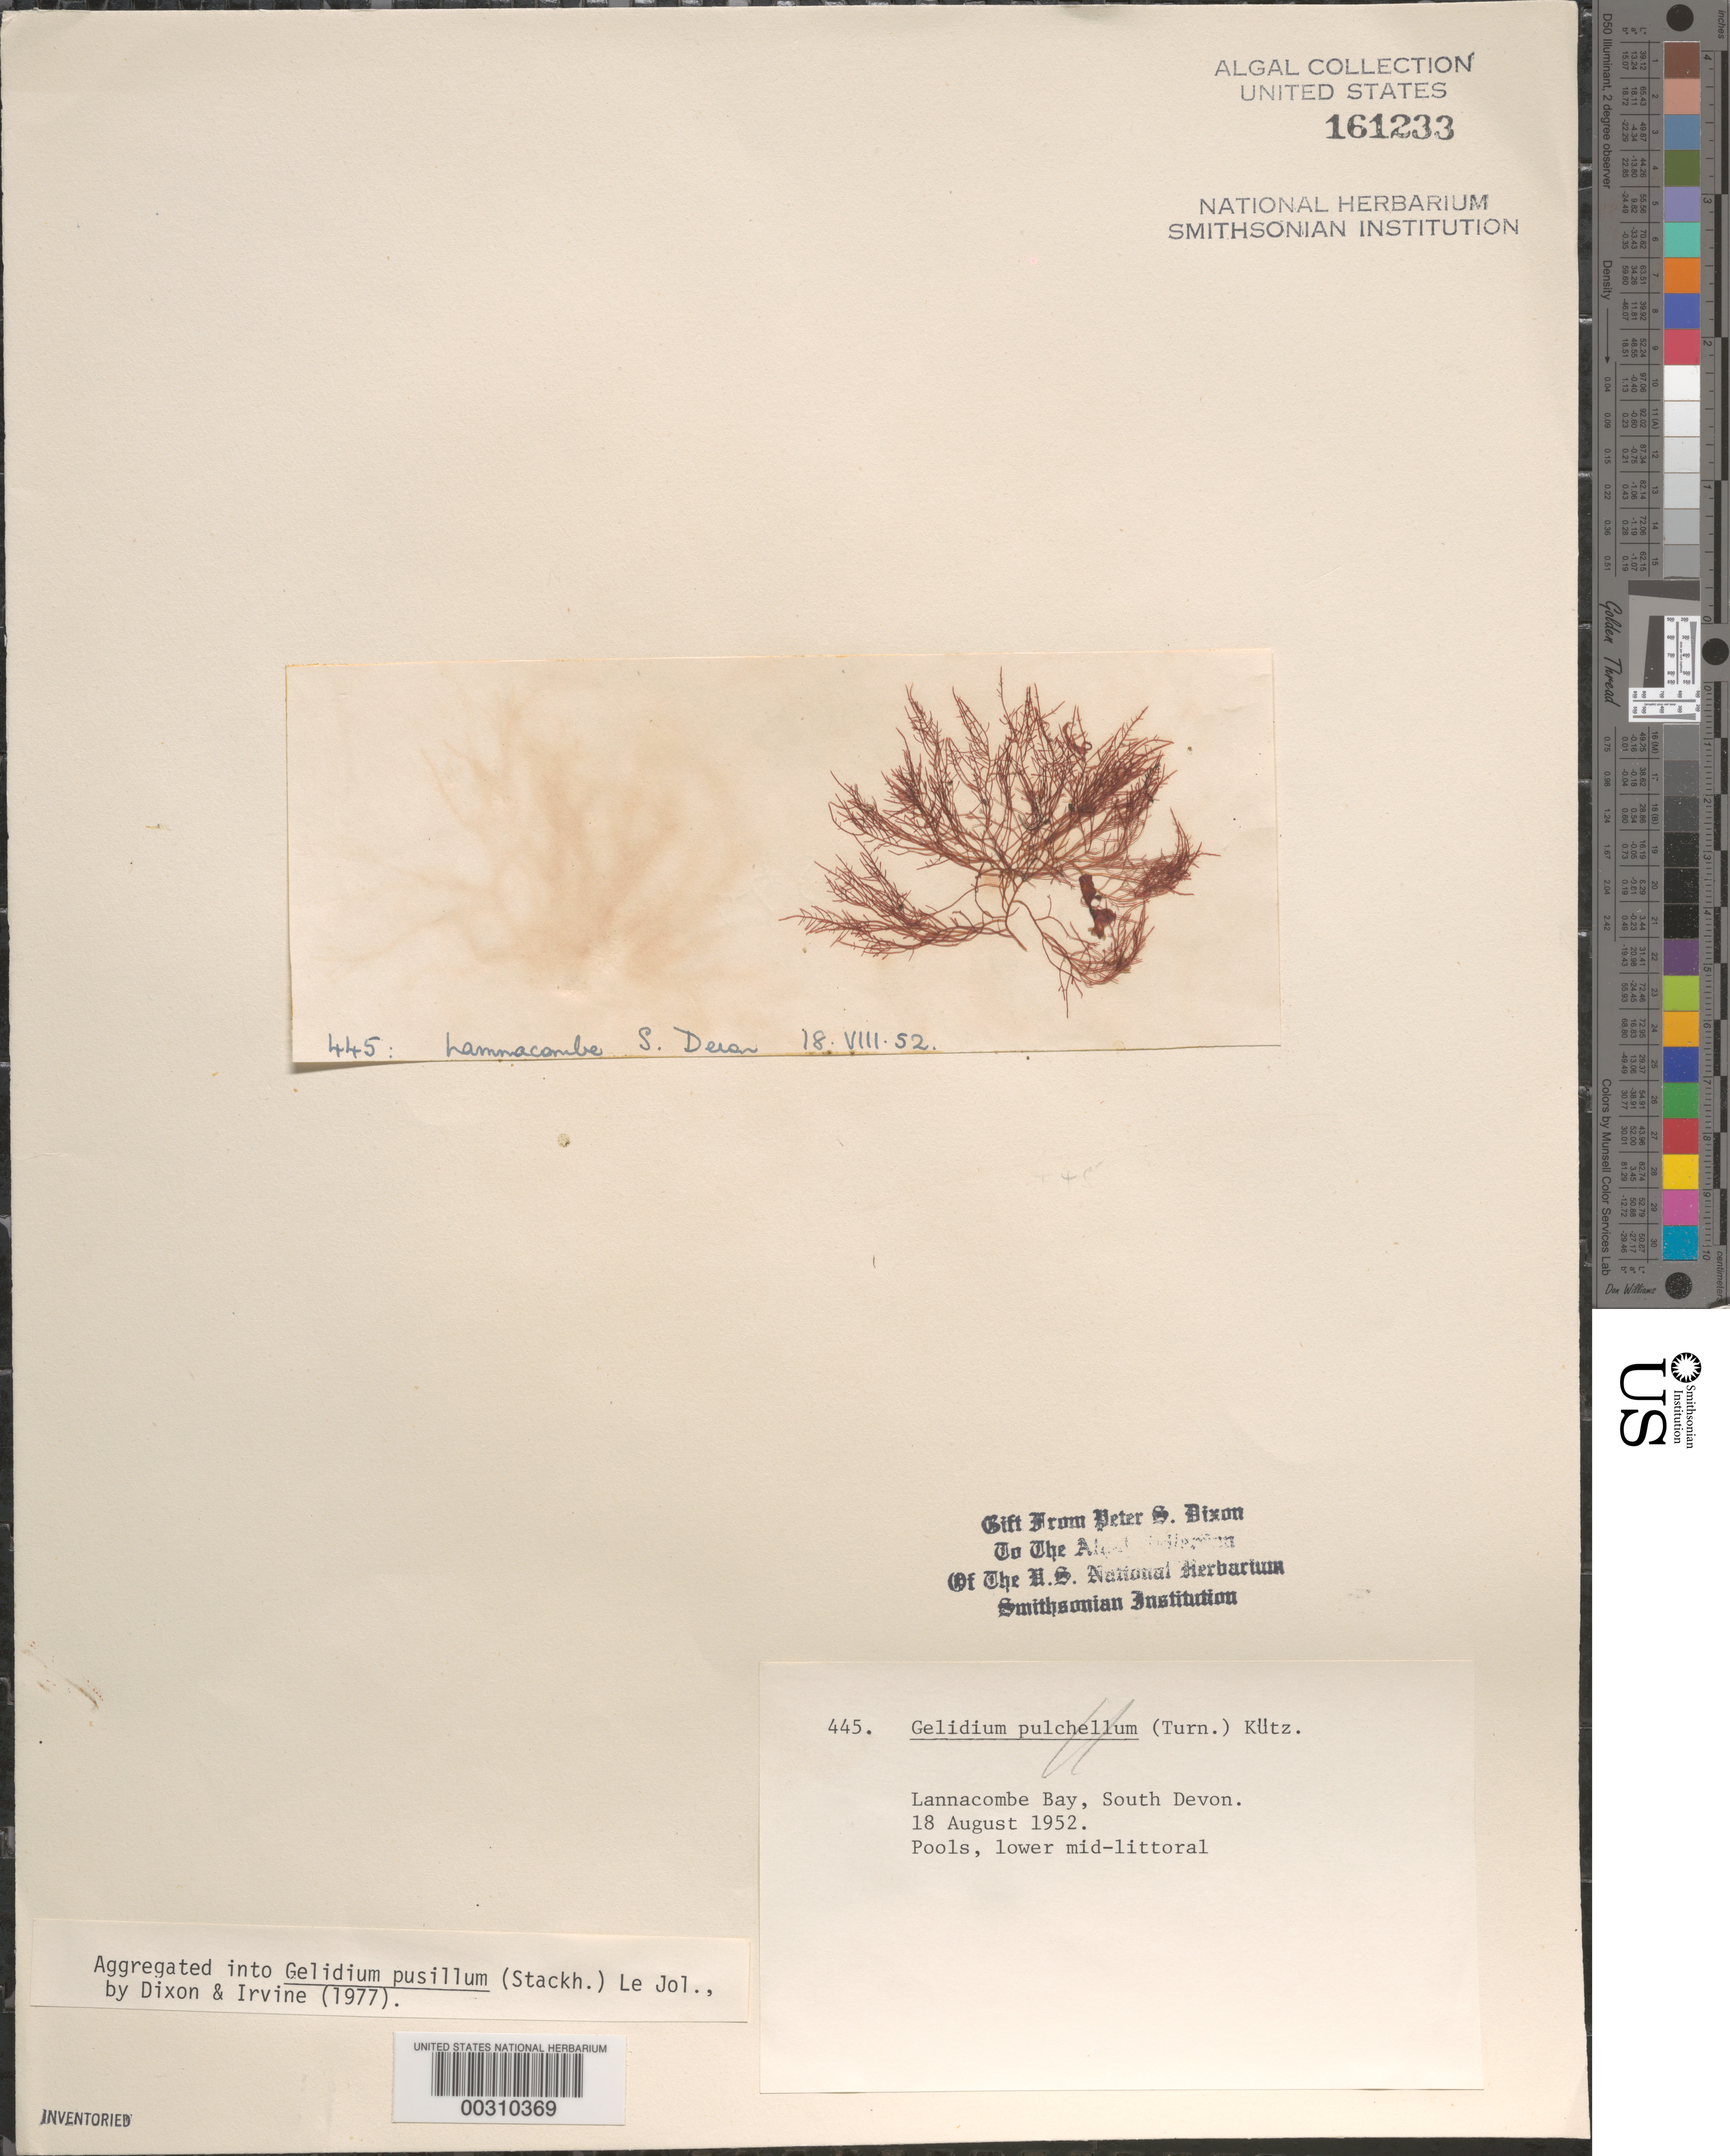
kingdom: Plantae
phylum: Rhodophyta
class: Florideophyceae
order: Gelidiales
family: Gelidiaceae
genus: Gelidium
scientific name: Gelidium pusillum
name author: (Stackh.) Le Jol.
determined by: Dixon, P. S.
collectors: P. S. Dixon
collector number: PSD 445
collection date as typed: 18 Aug 1952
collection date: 1952-08-18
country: United Kingdom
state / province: England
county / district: Devon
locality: Lannacombe Bay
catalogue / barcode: US 161233